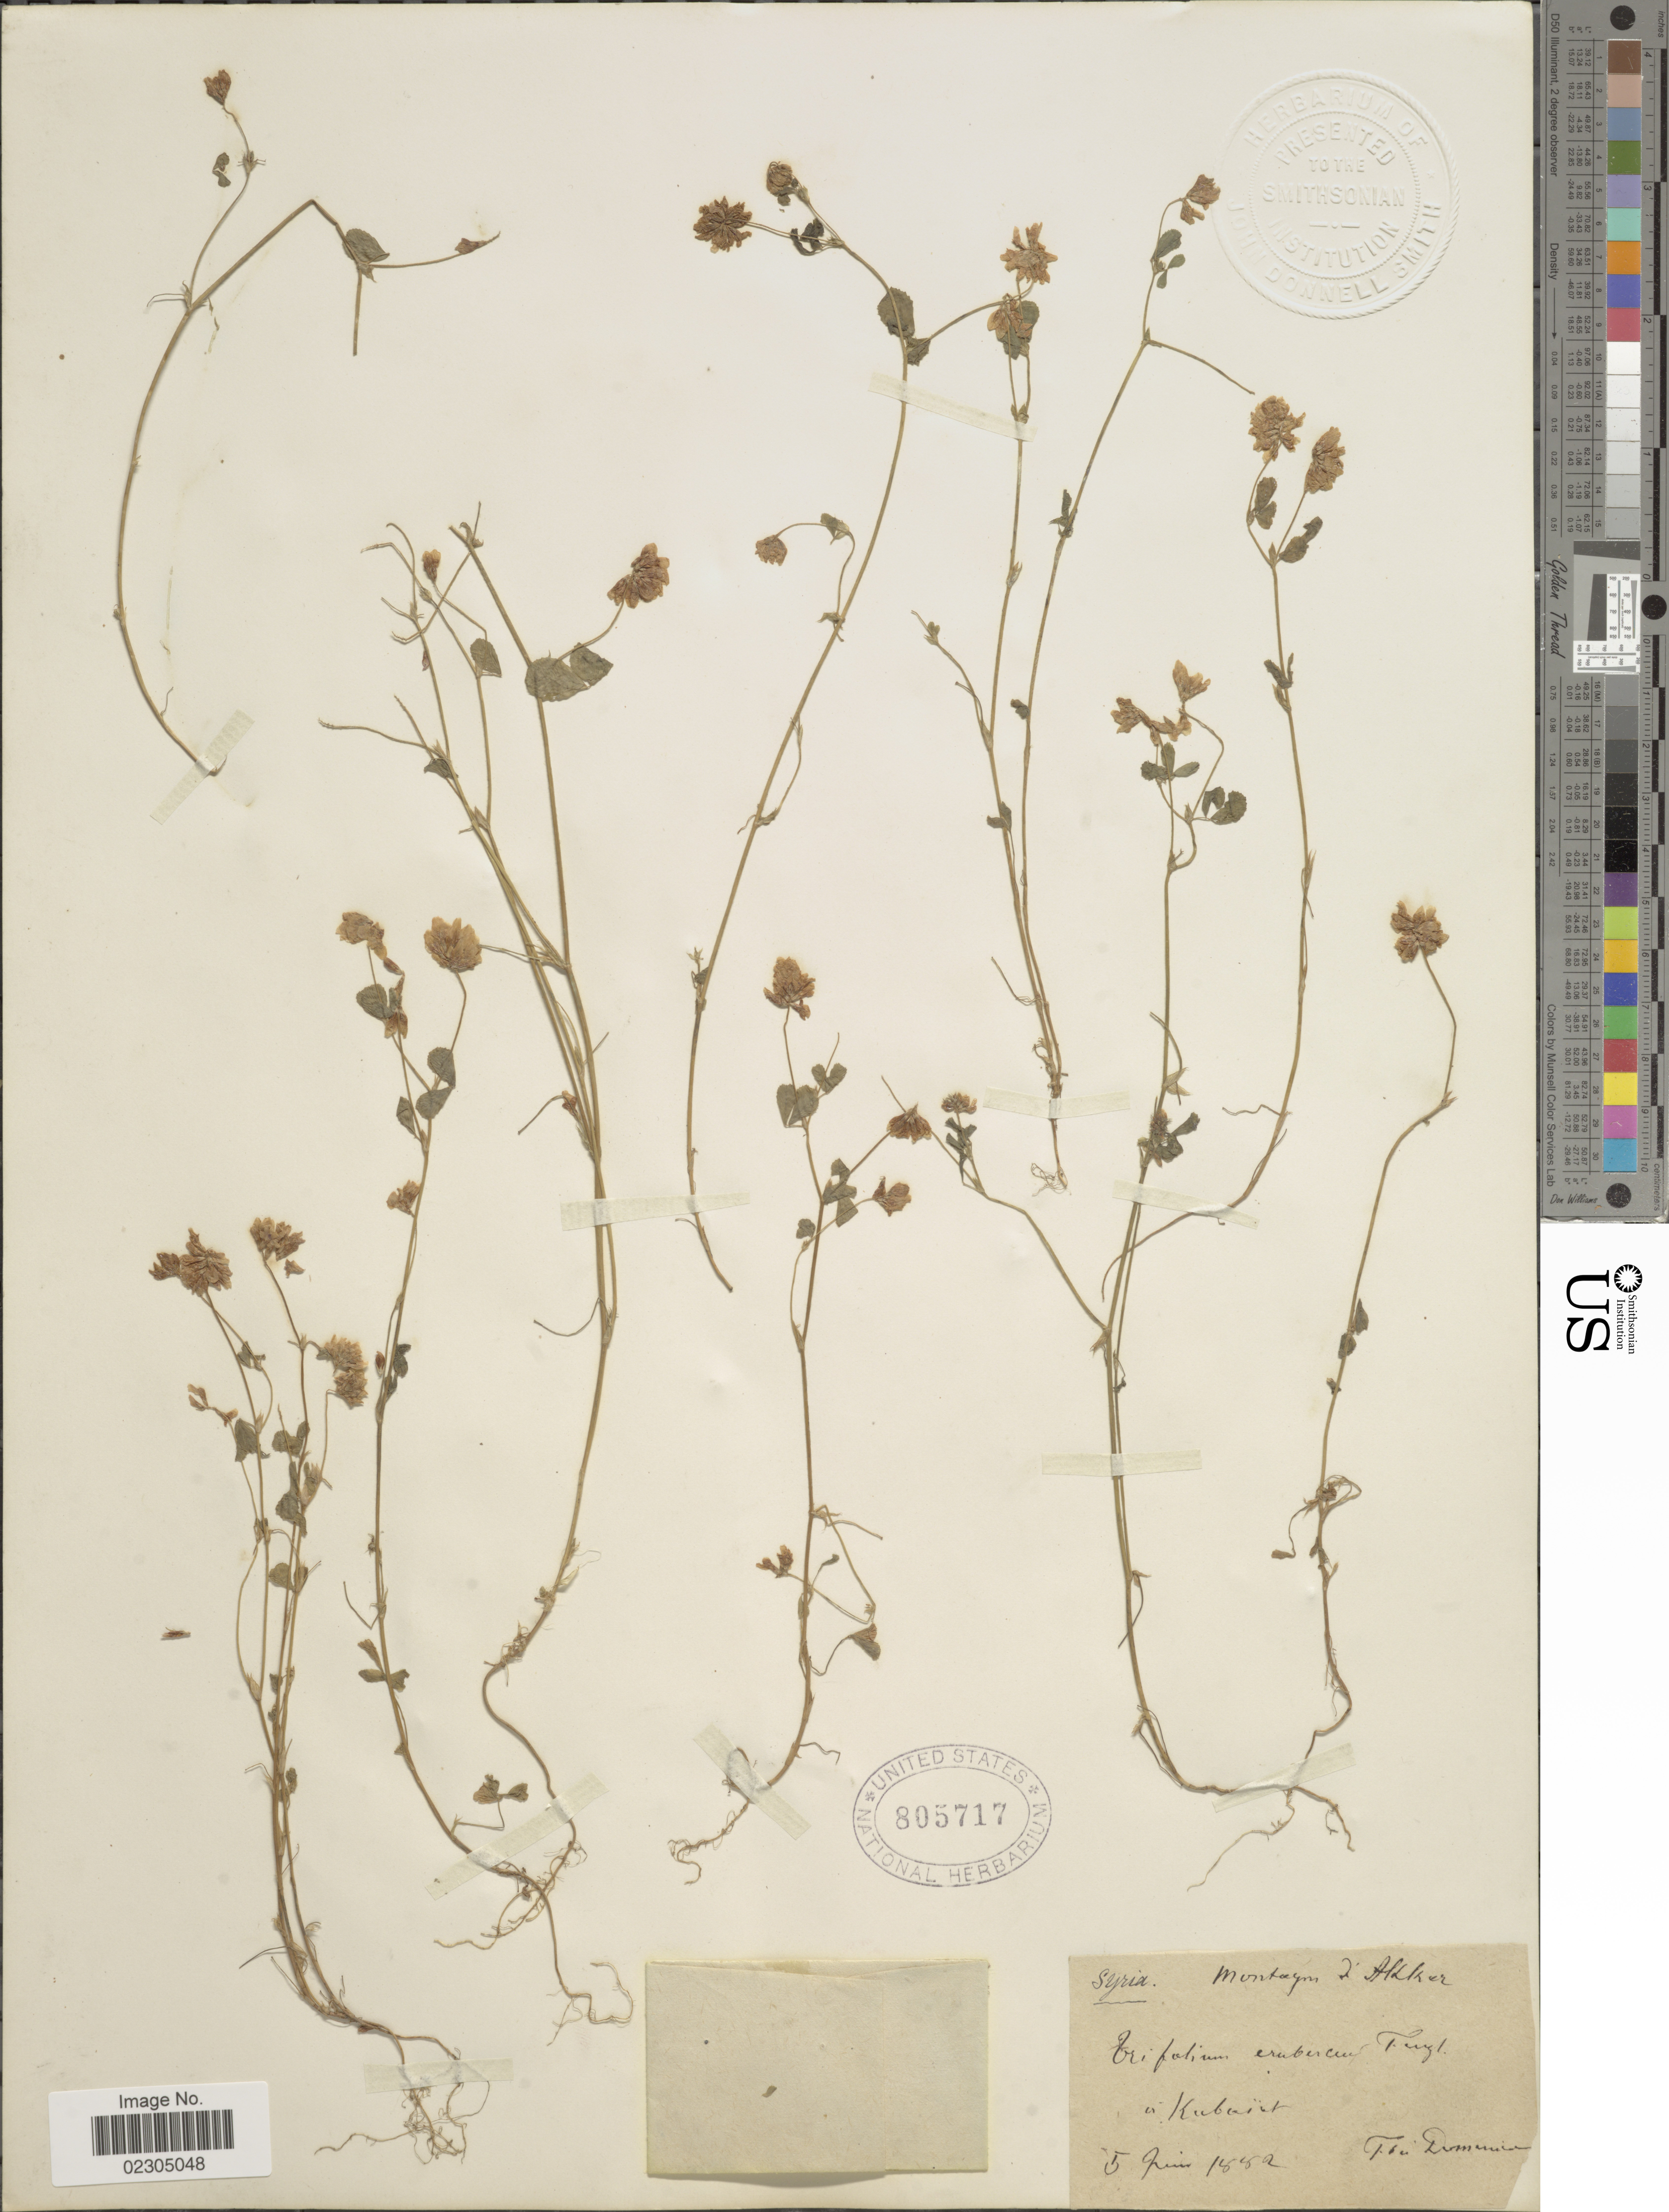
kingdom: Plantae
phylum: Tracheophyta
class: Magnoliopsida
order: Fabales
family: Fabaceae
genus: Trifolium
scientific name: Trifolium erubescens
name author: Fenzl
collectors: F. Domenico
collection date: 1882-06-05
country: Syria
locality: Eri folium erubercus Fuyl in Kubuist. [interpreted]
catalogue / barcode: US 805717